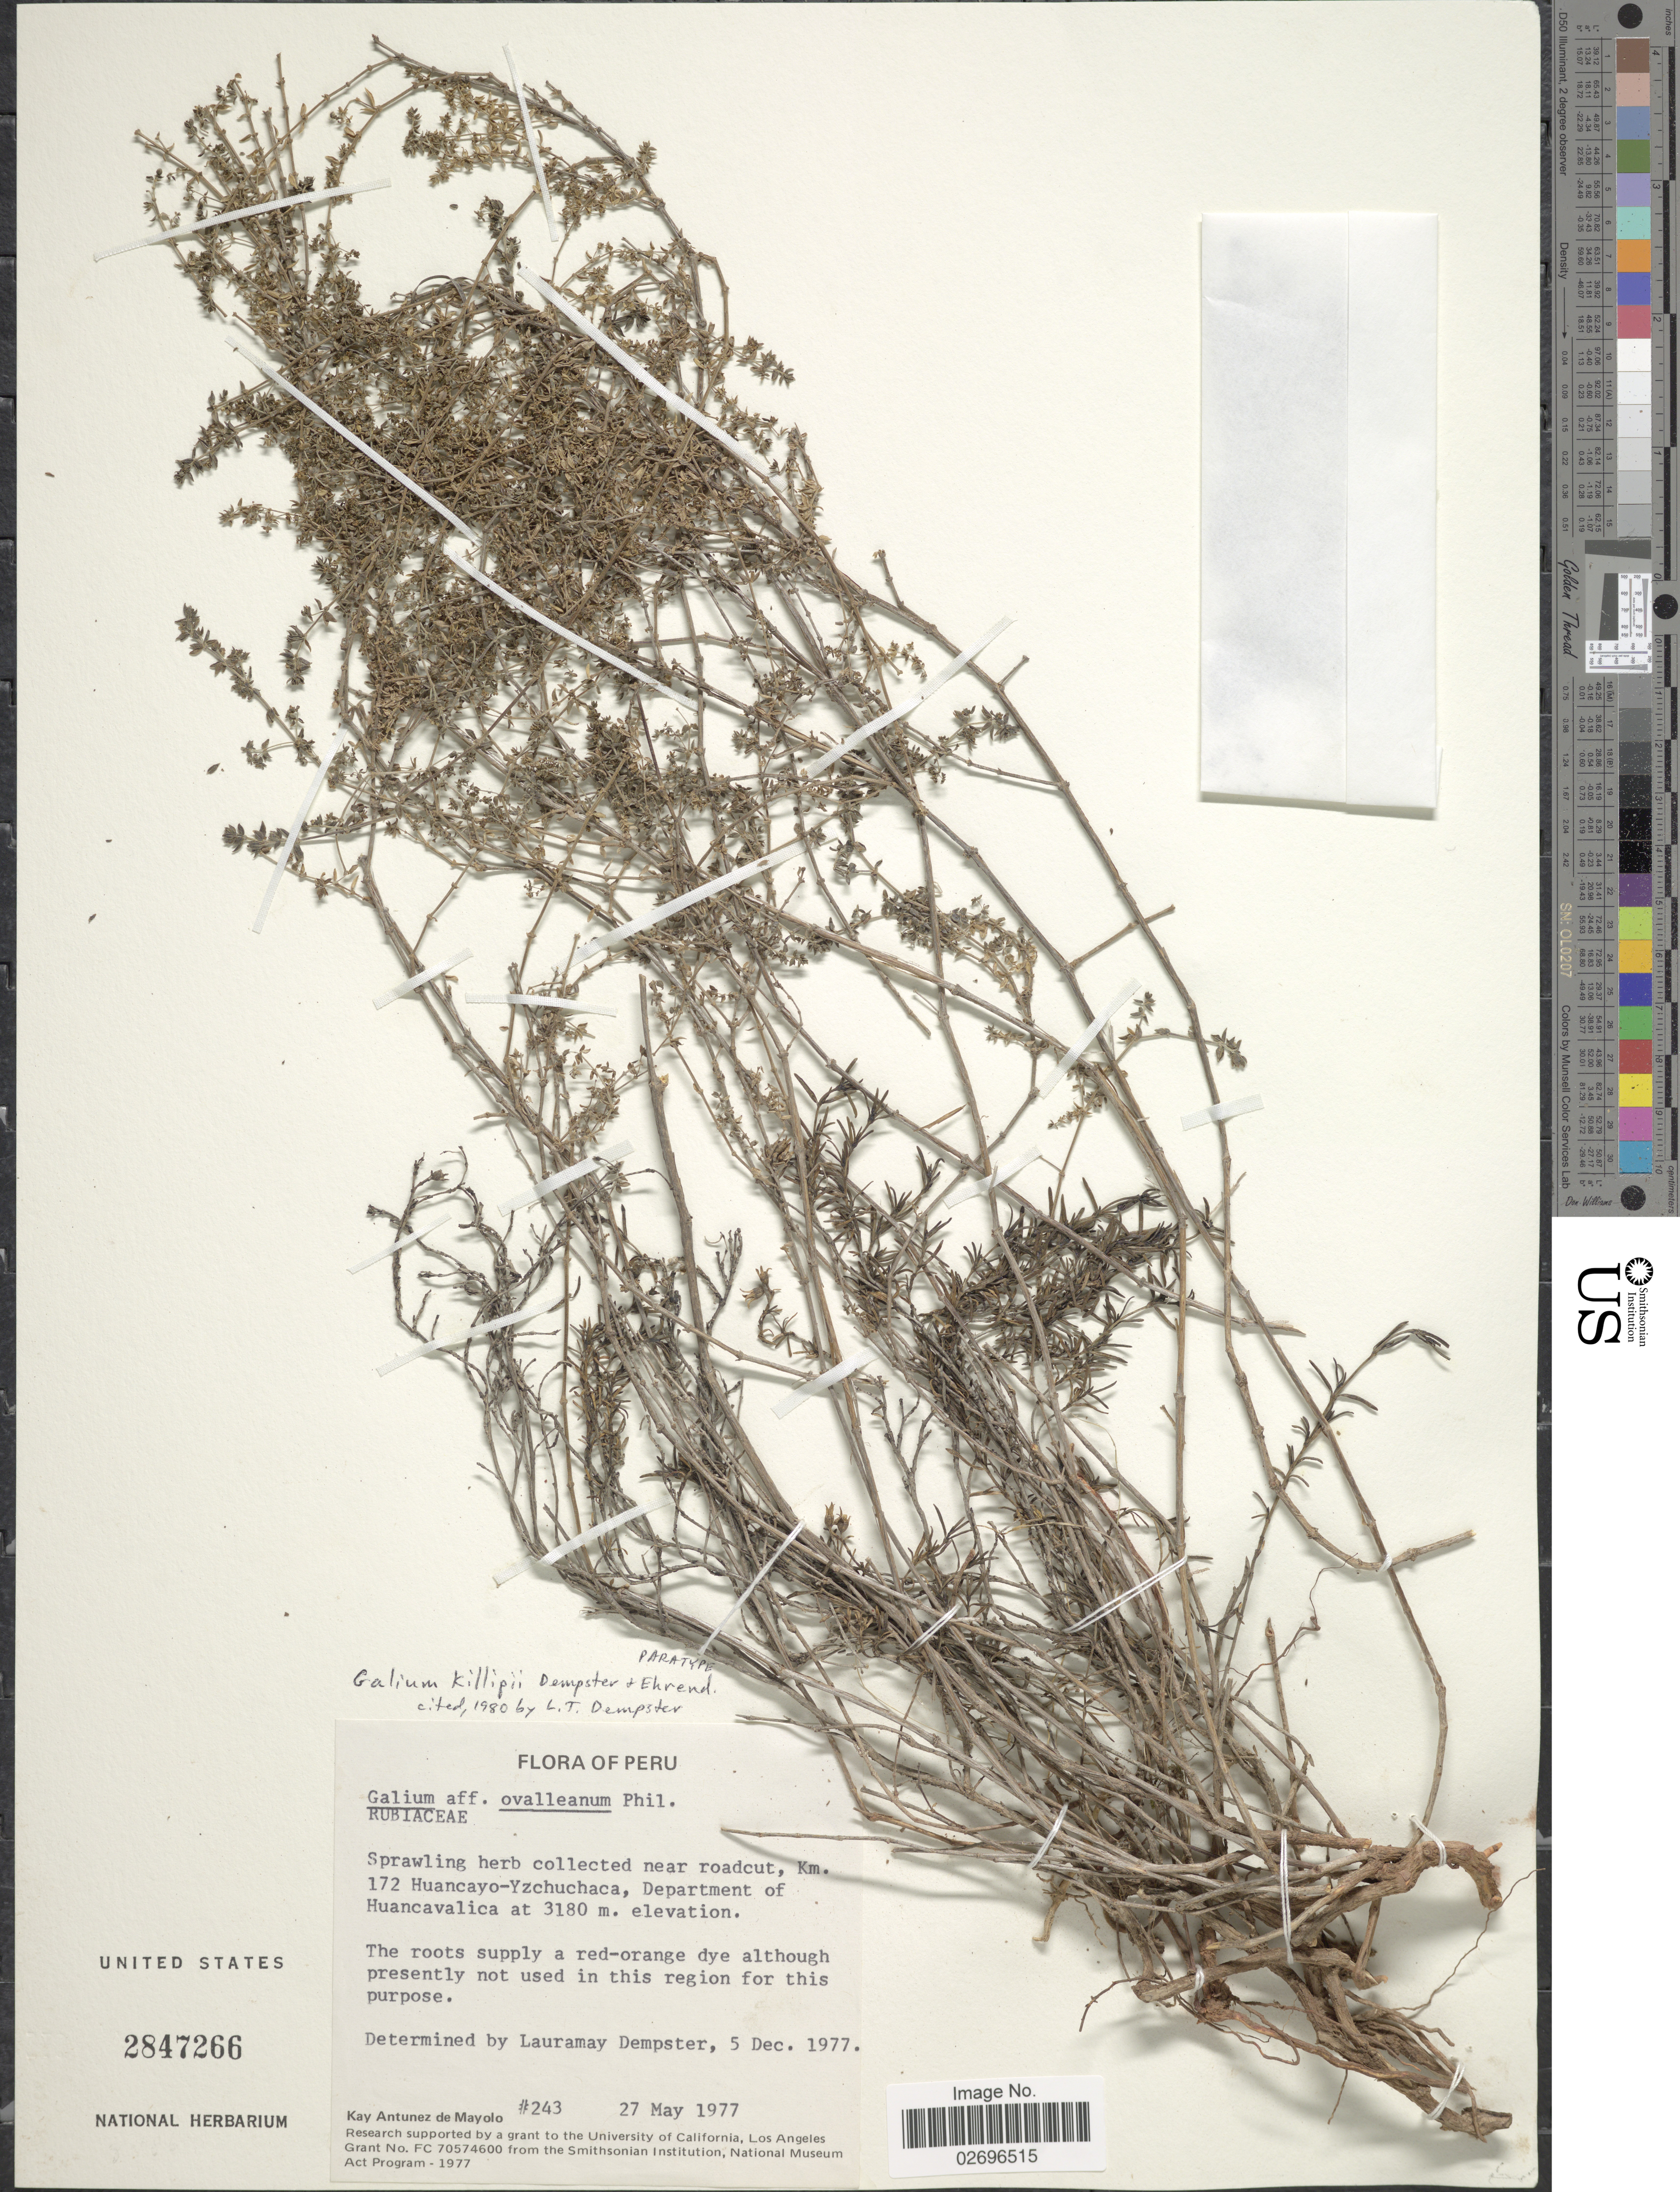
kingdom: Plantae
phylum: Tracheophyta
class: Magnoliopsida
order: Gentianales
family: Rubiaceae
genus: Galium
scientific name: Galium killipii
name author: Dempster & Ehrend.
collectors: K. Antunez de Mayolo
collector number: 243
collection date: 1977-05-27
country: Peru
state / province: Huancavelica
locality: Sprawling herb collected near roadcut, Km 172 Huancayo-Yzchuchaca, Department of Huancavalica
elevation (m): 3180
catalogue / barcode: US 2847266